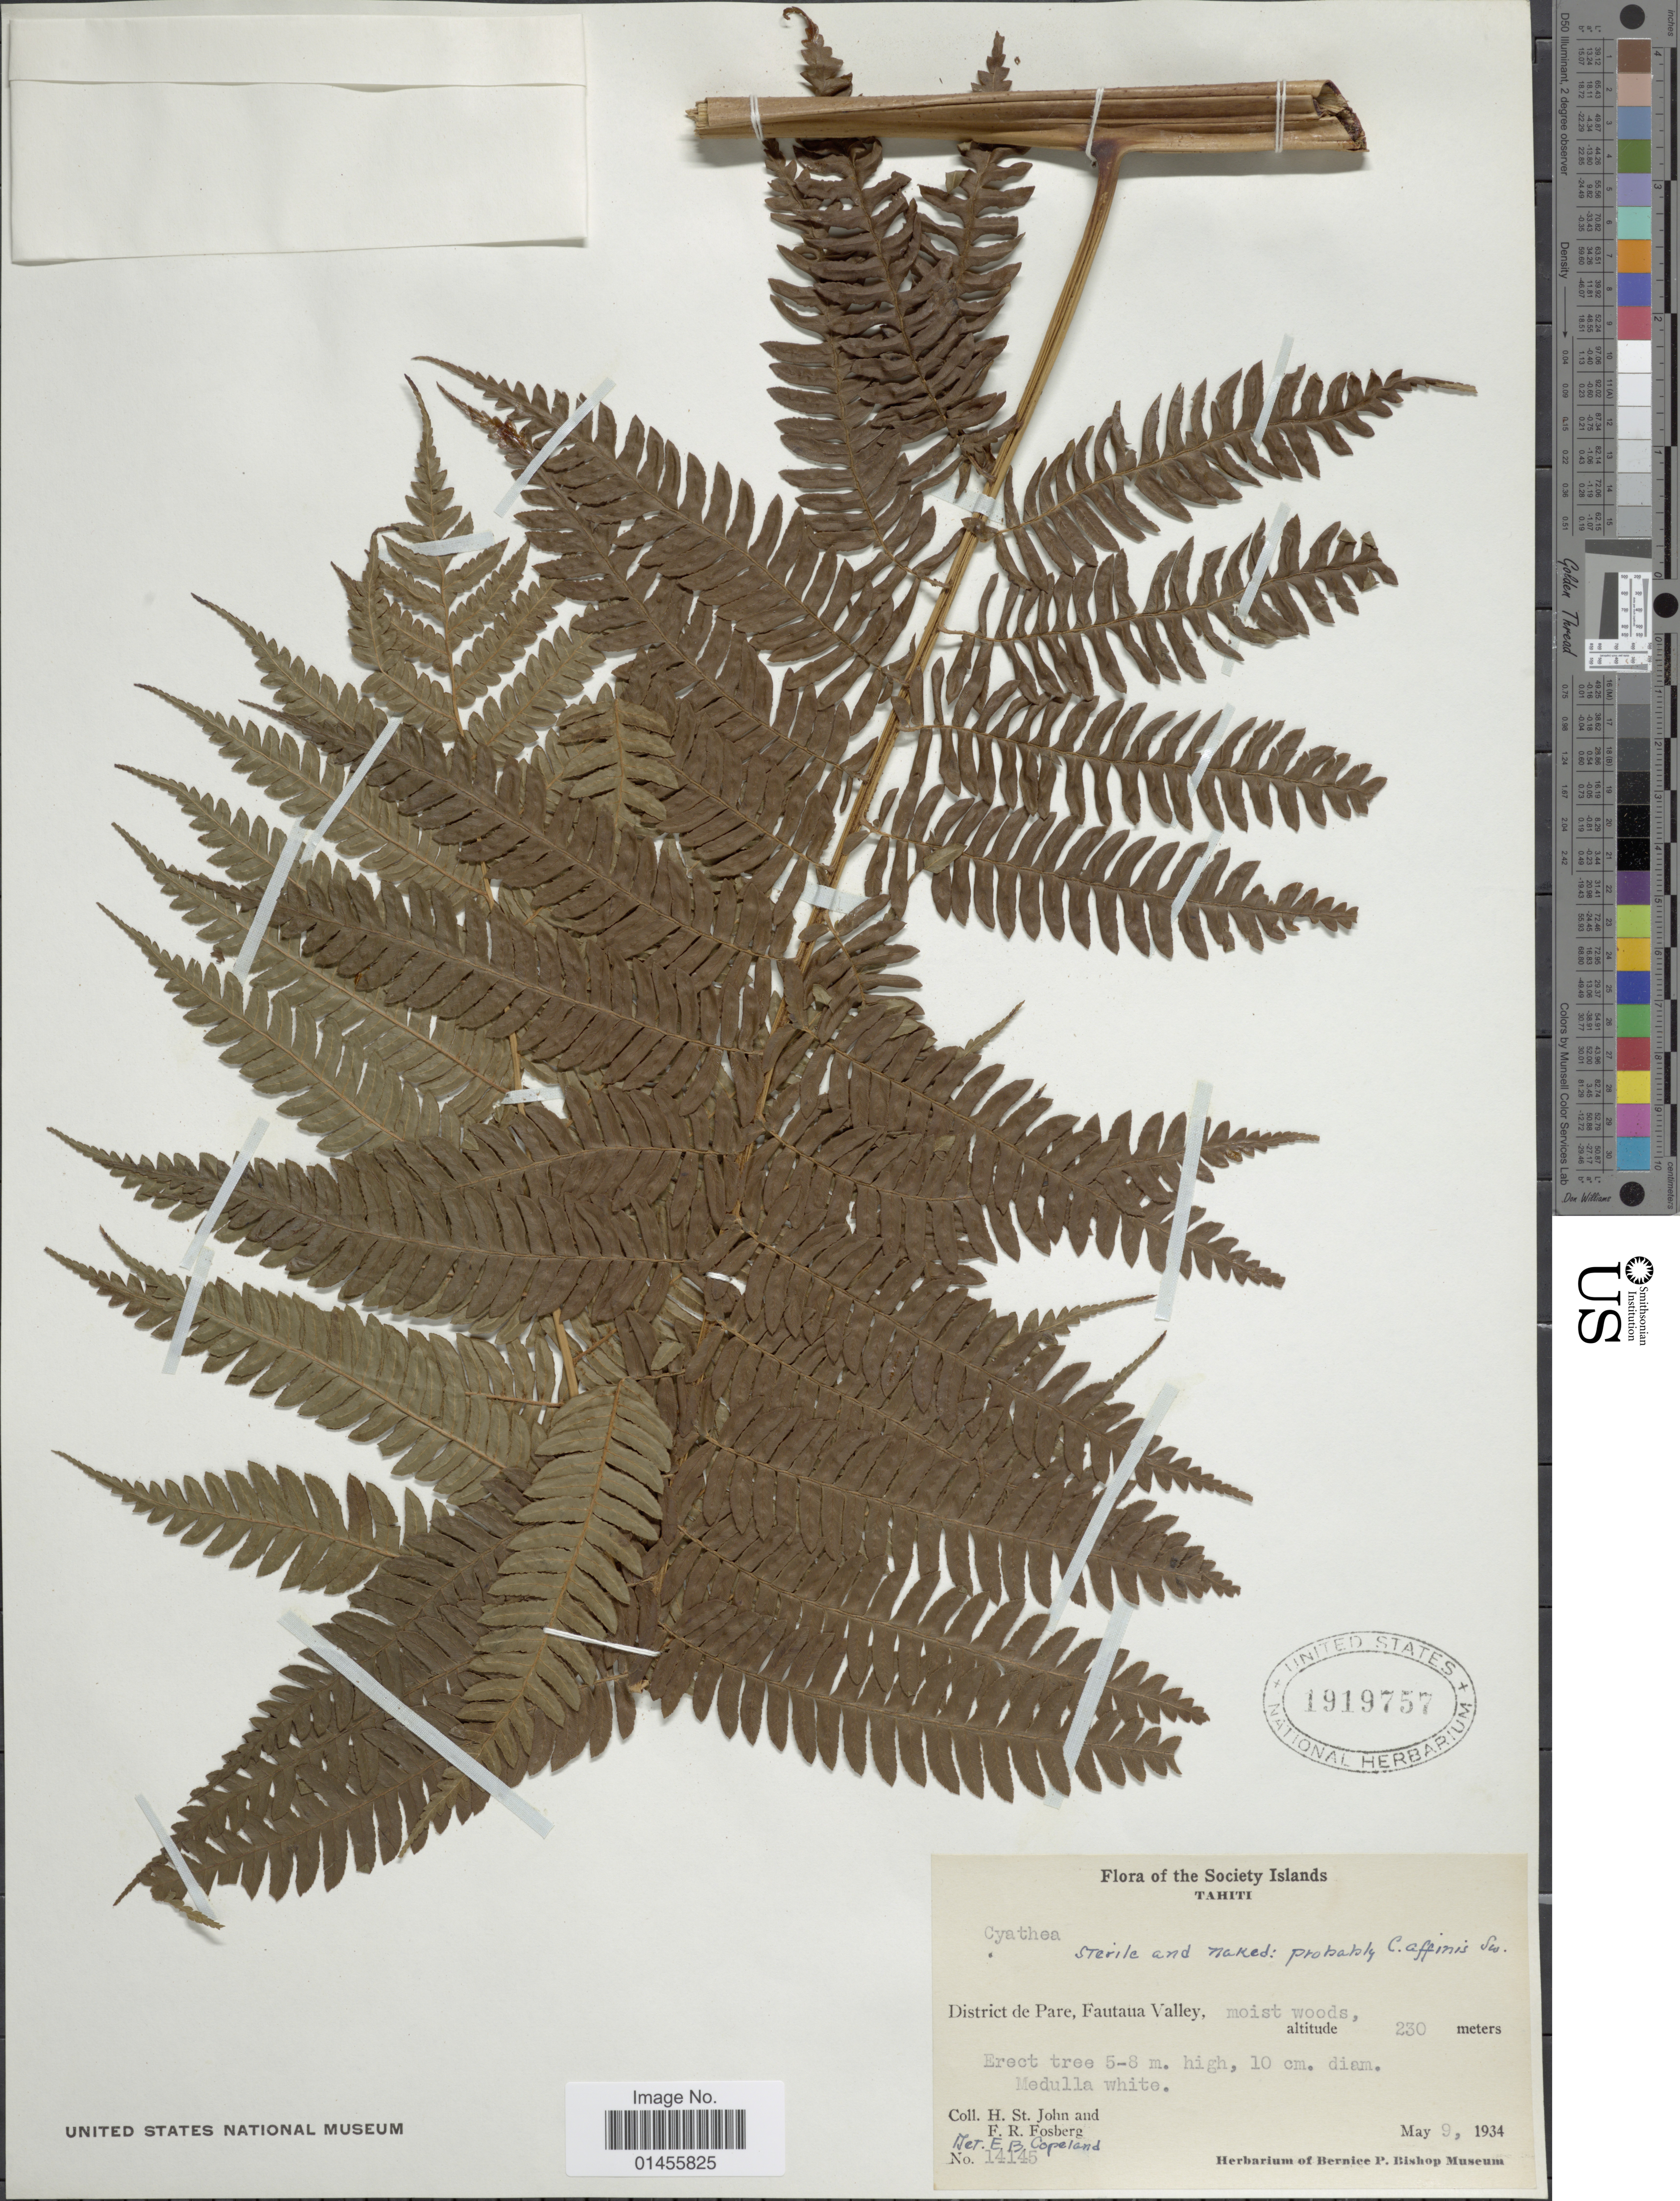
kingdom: Plantae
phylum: Tracheophyta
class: Polypodiopsida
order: Cyatheales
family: Cyatheaceae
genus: Alsophila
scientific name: Alsophila sp.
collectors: H. St. John & F. R. Fosberg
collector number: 14145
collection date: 1934-05-09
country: French Polynesia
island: Tahiti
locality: Tahiti. District de Pare, Fautaua Valley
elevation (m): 230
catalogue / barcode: US 1919757